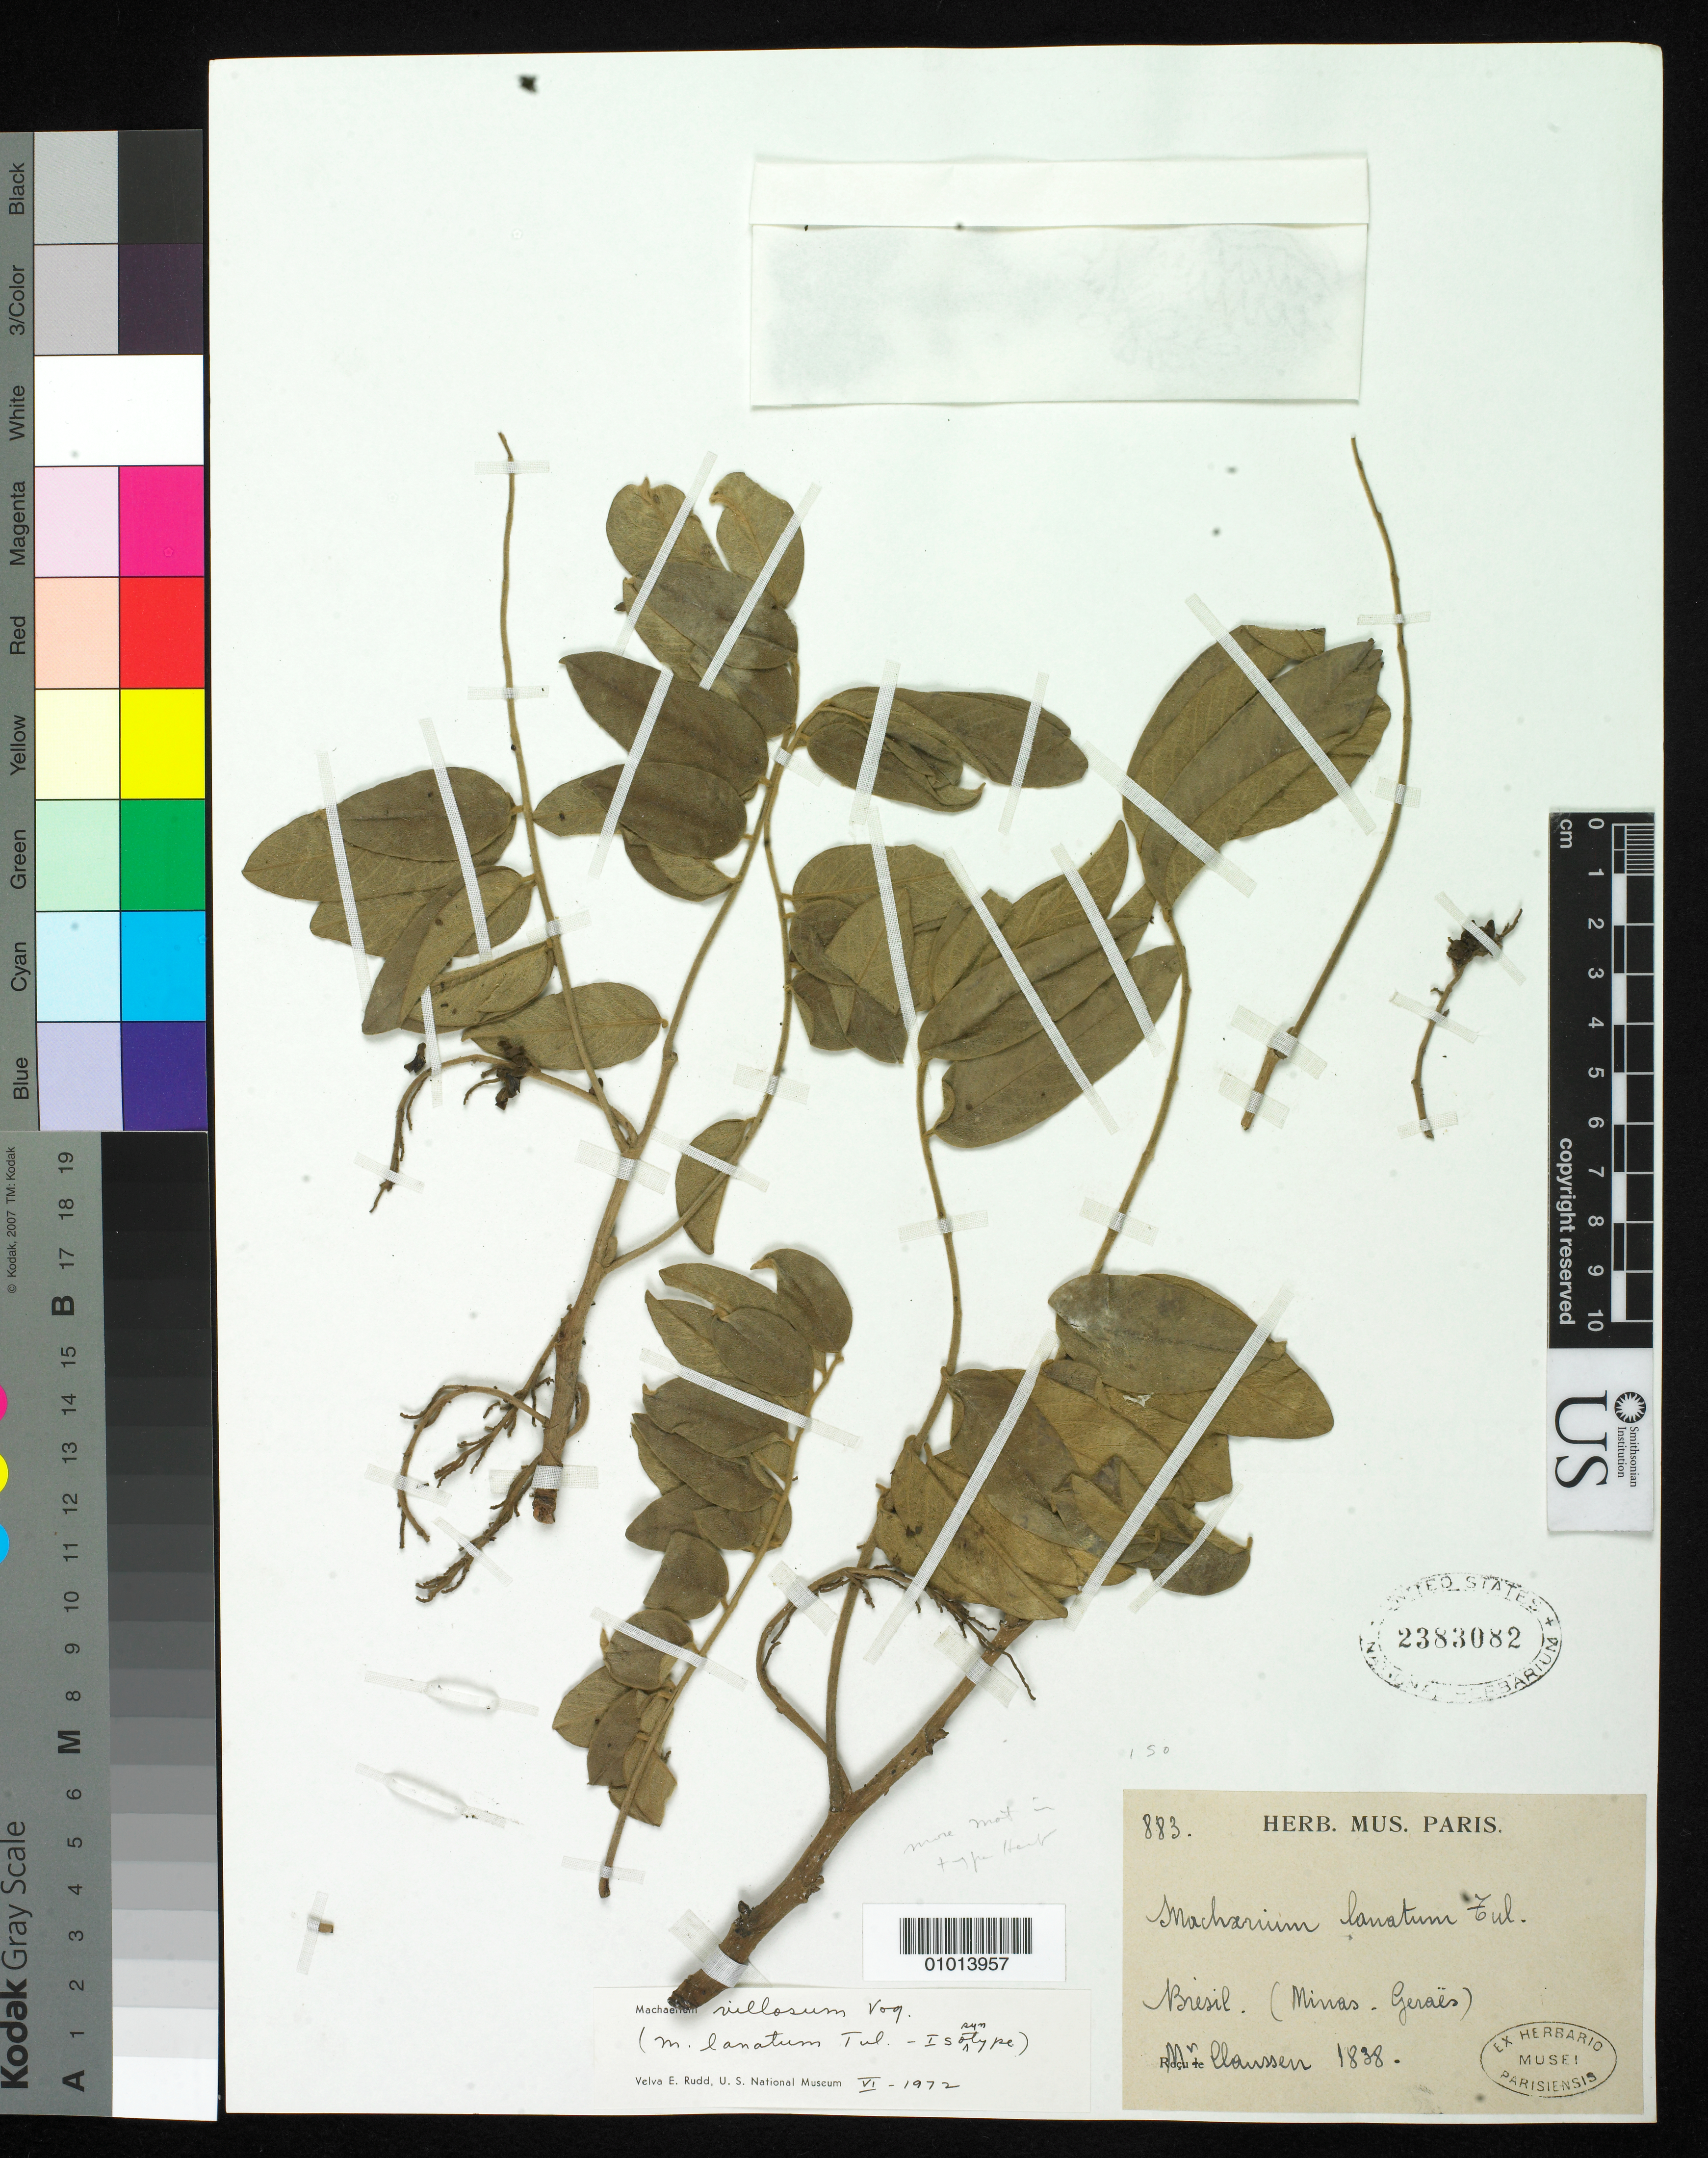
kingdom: Plantae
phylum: Tracheophyta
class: Magnoliopsida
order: Fabales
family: Fabaceae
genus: Machaerium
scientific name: Machaerium lanatum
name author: Tul.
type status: Isotype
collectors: P. Claussen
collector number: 883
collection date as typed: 1838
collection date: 1838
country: Brazil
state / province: Minas Gerais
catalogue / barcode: US 2383082